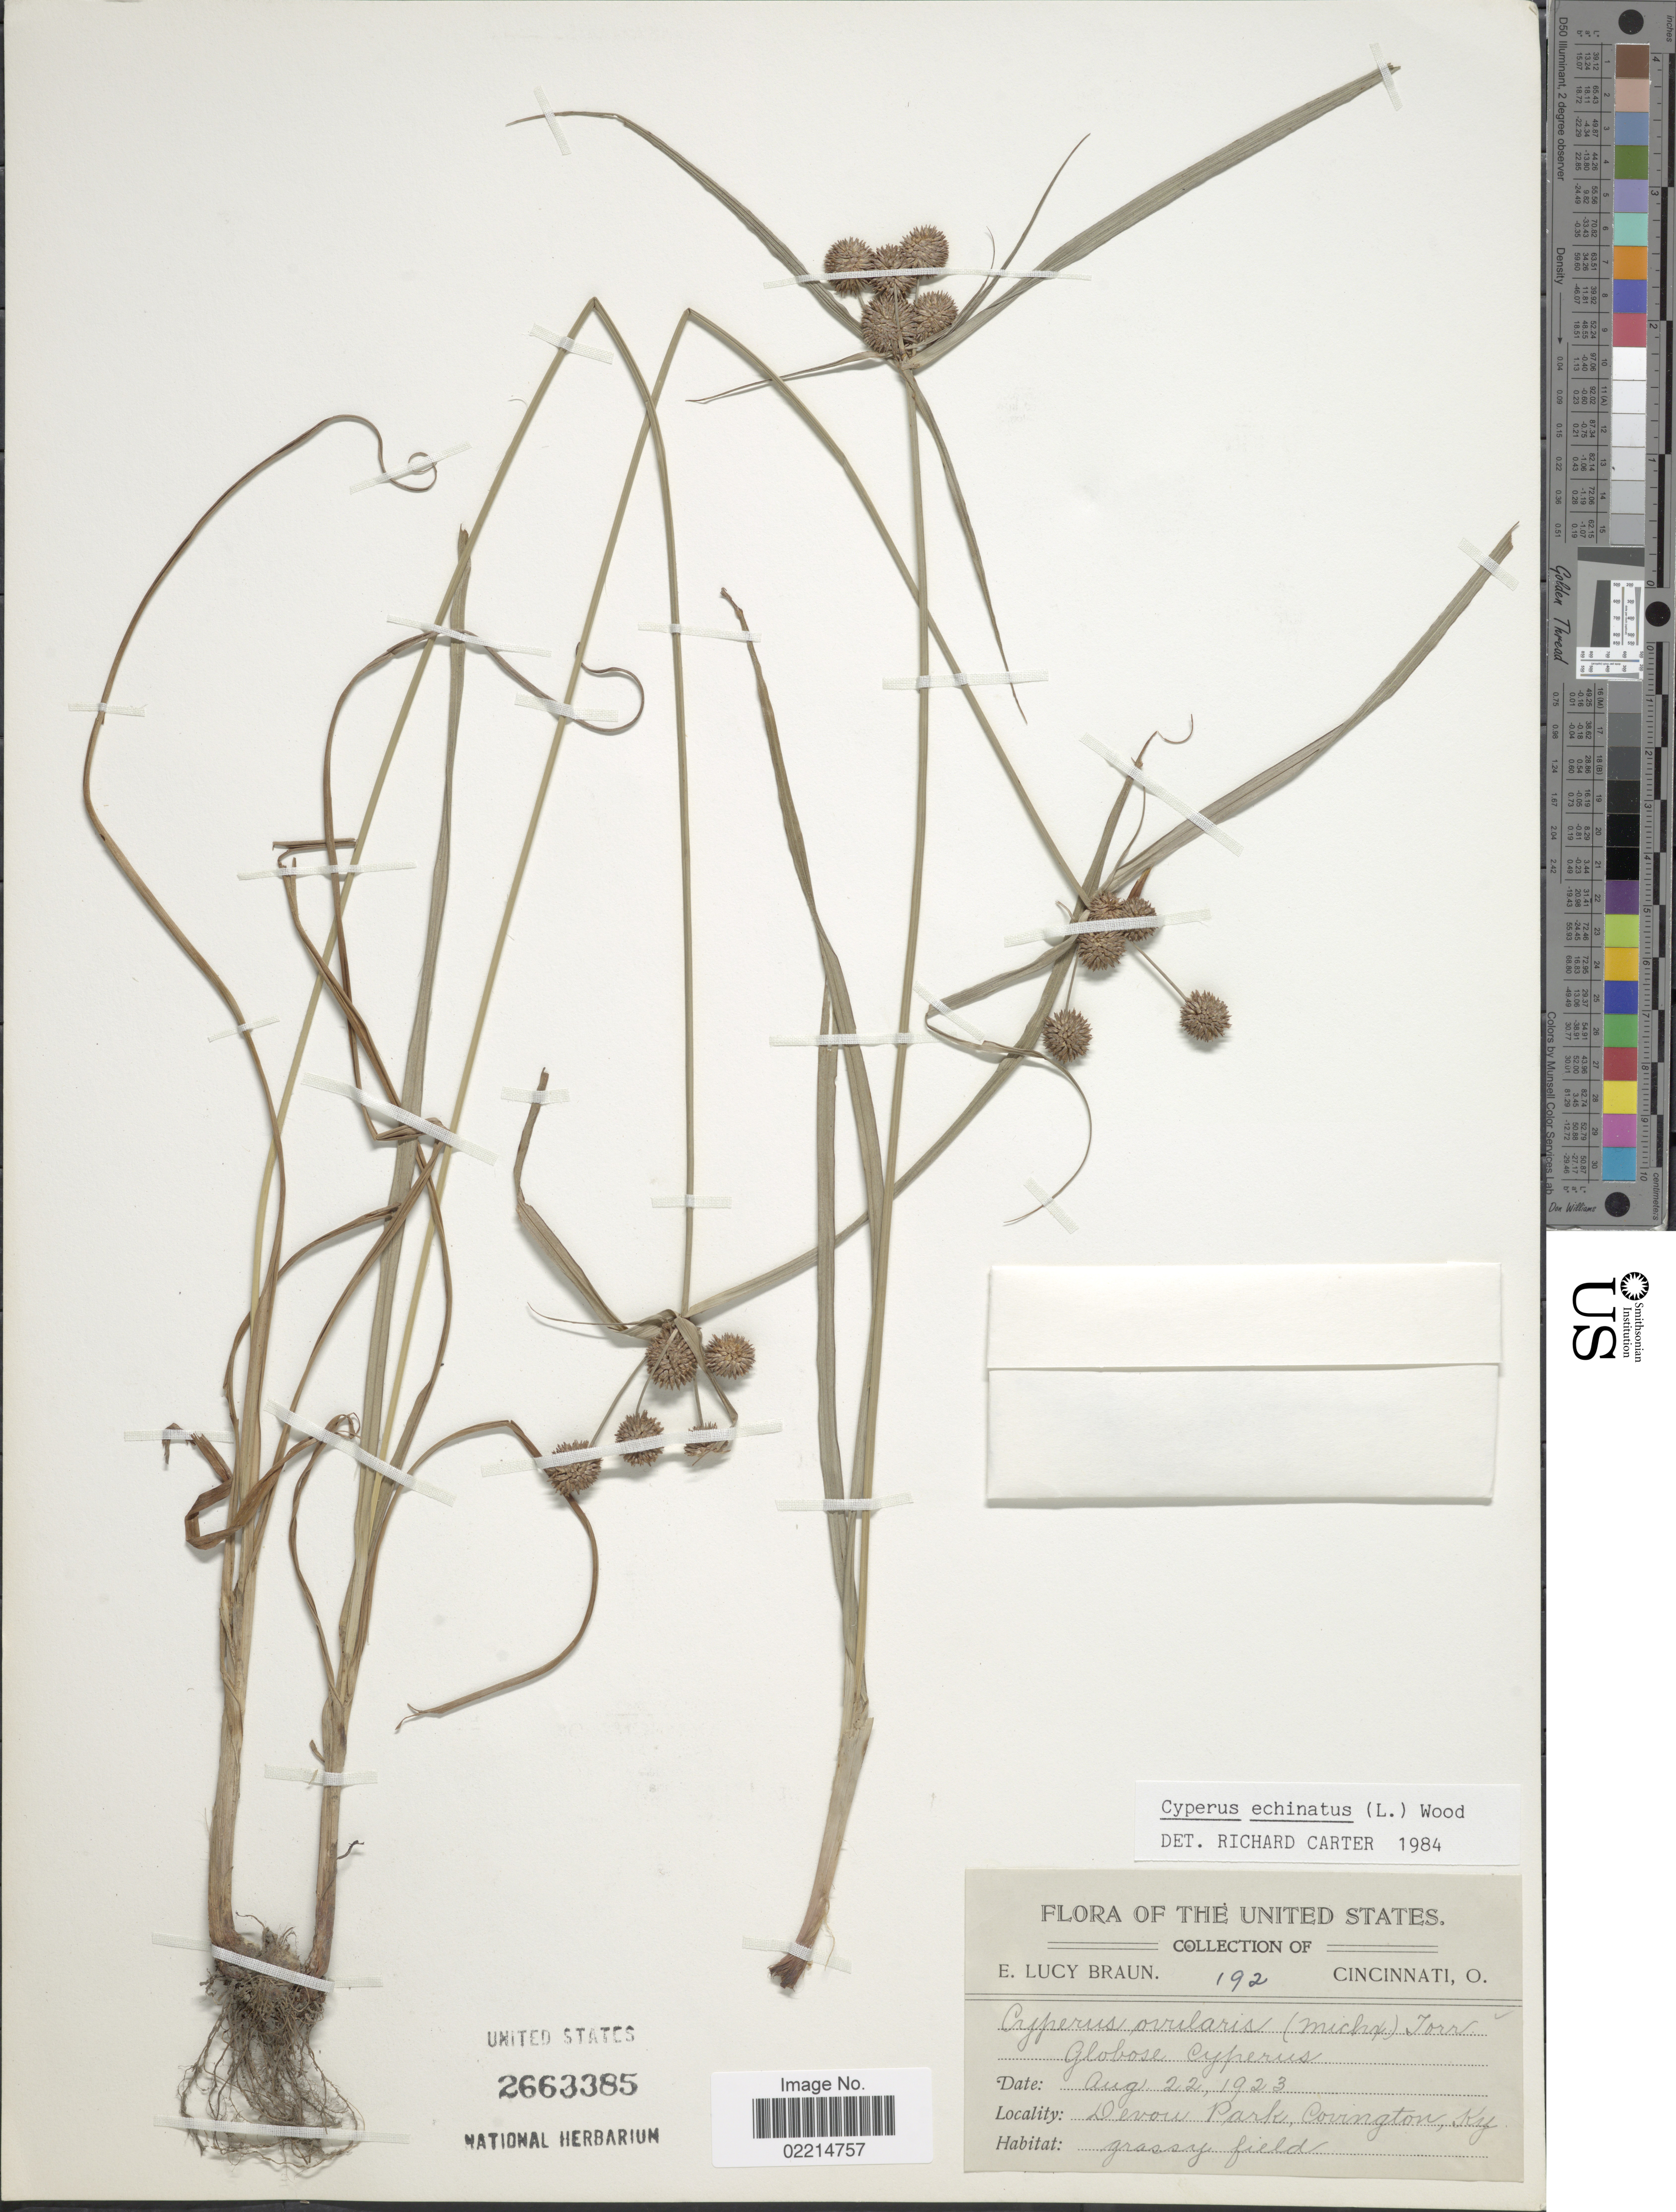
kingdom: Plantae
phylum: Tracheophyta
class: Liliopsida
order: Poales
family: Cyperaceae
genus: Cyperus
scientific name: Cyperus echinatus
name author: (L.) Alph. Wood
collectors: E. L. Braun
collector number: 192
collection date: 1923-08-22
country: United States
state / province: Kentucky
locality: Devou Park, Covington, Ky.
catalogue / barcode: US 2663385